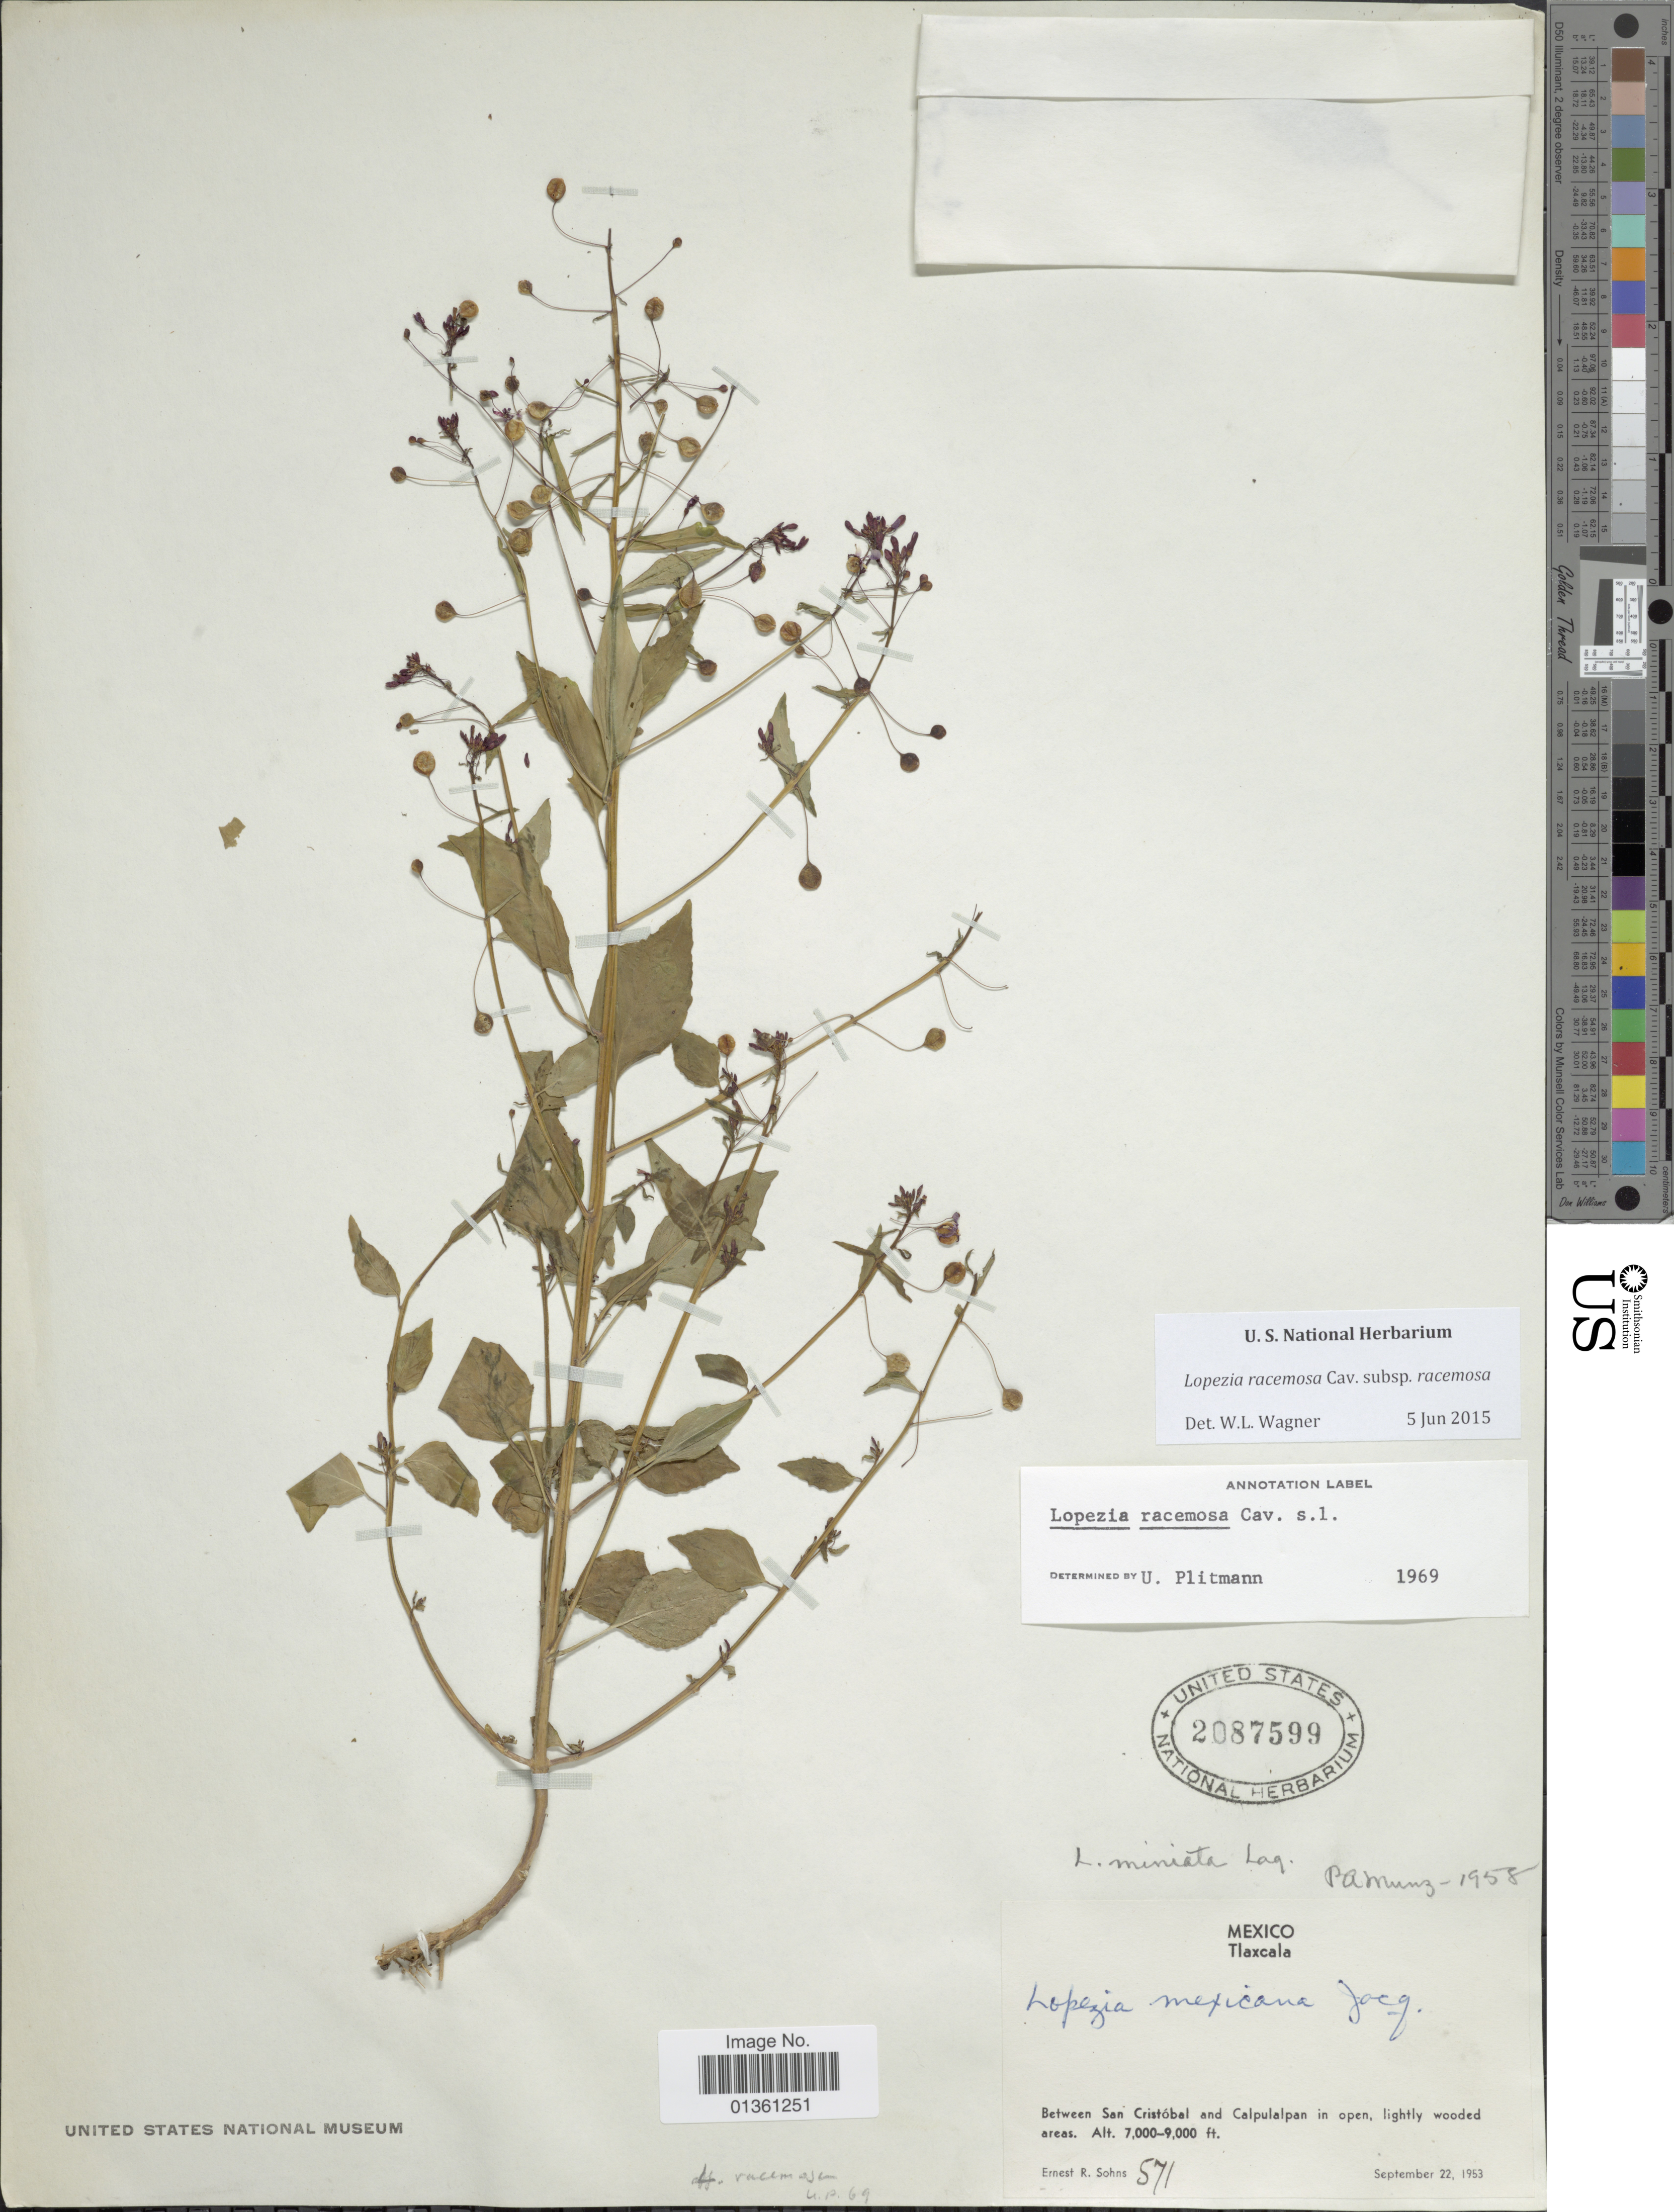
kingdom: Plantae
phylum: Tracheophyta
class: Magnoliopsida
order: Myrtales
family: Onagraceae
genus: Lopezia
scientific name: Lopezia racemosa subsp. racemosa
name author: Cav.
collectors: E. R. Sohns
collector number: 571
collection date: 1953-09-22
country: Mexico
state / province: Tlaxcala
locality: Between San Cristóbal and Calpulalpan in open.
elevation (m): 2134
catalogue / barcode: US 2087599